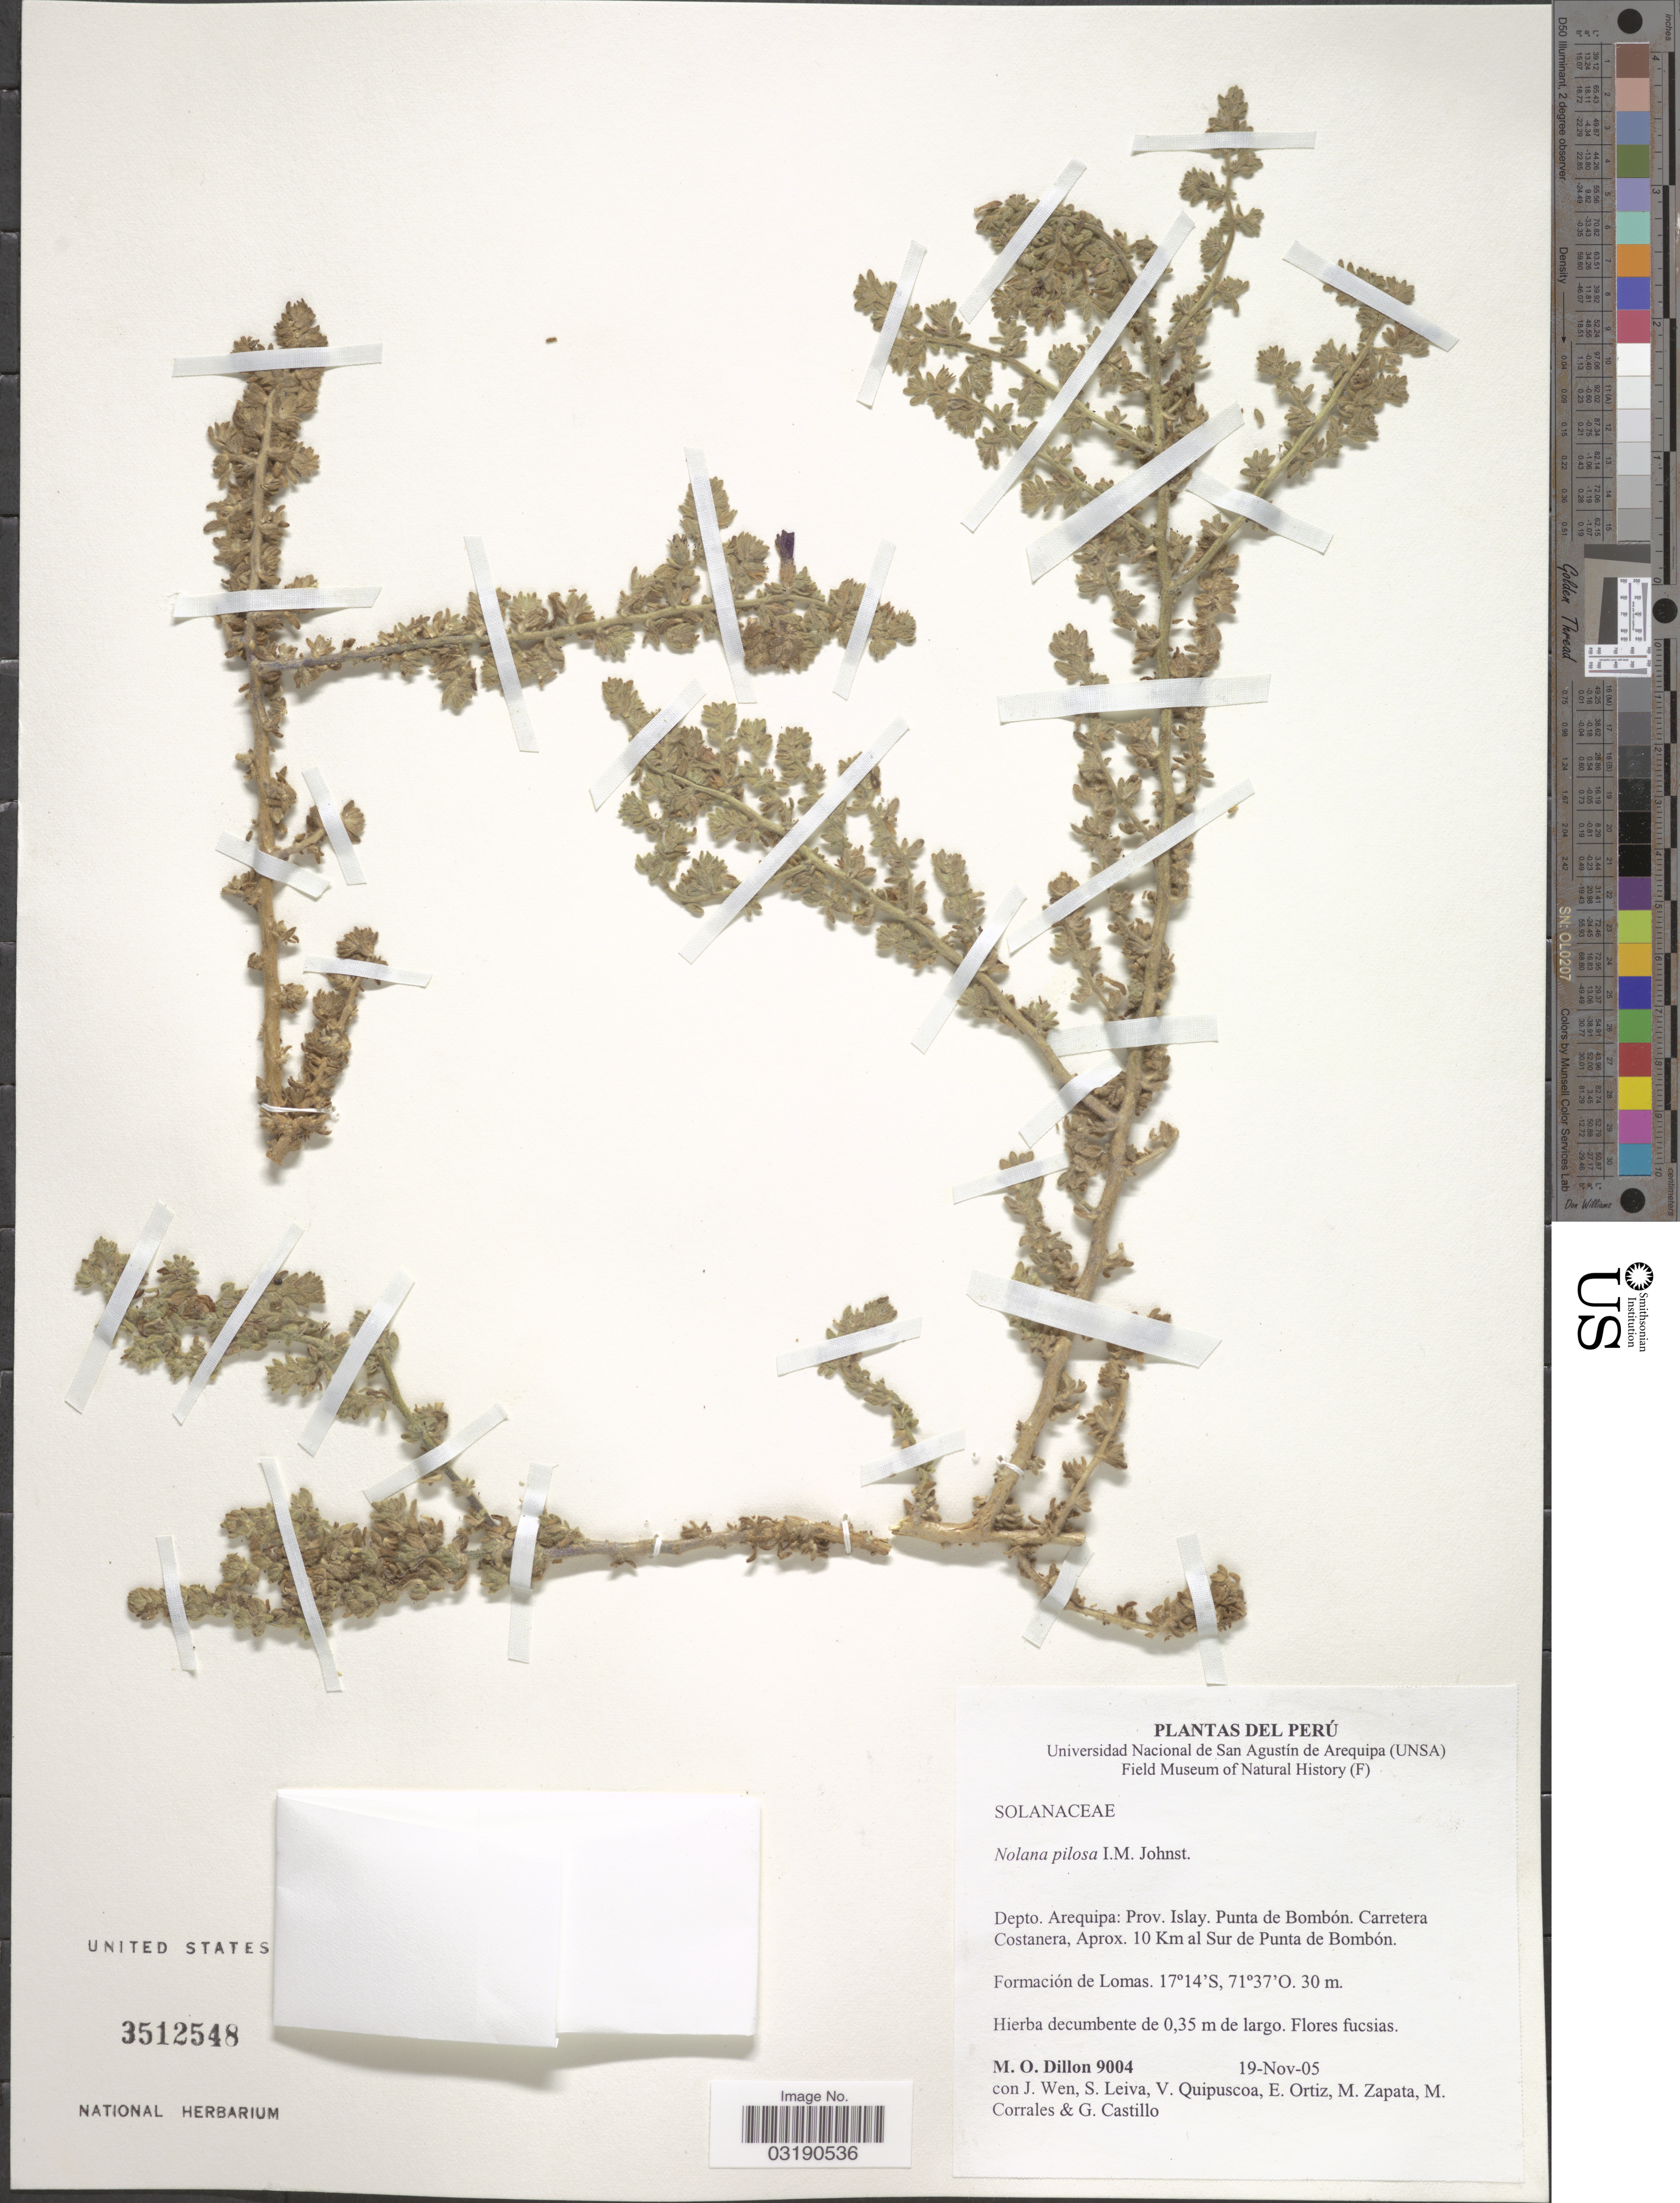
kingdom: Plantae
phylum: Tracheophyta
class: Magnoliopsida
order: Solanales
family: Solanaceae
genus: Nolana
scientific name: Nolana pilosa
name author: I.M. Johnst.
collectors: M. O. Dillon, J. Wen, S. Leiva, V. Quipuscoa & et al.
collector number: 9004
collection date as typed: Transcribed d/m/y: 19/11/5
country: Peru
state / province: Arequipa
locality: Depto. Arequipa: Prov. Islay, Punta de Bombón. Carretera Costanera, Aprox. 10 Km al Sur de Punta de Bombón.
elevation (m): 30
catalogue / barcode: US 3512548